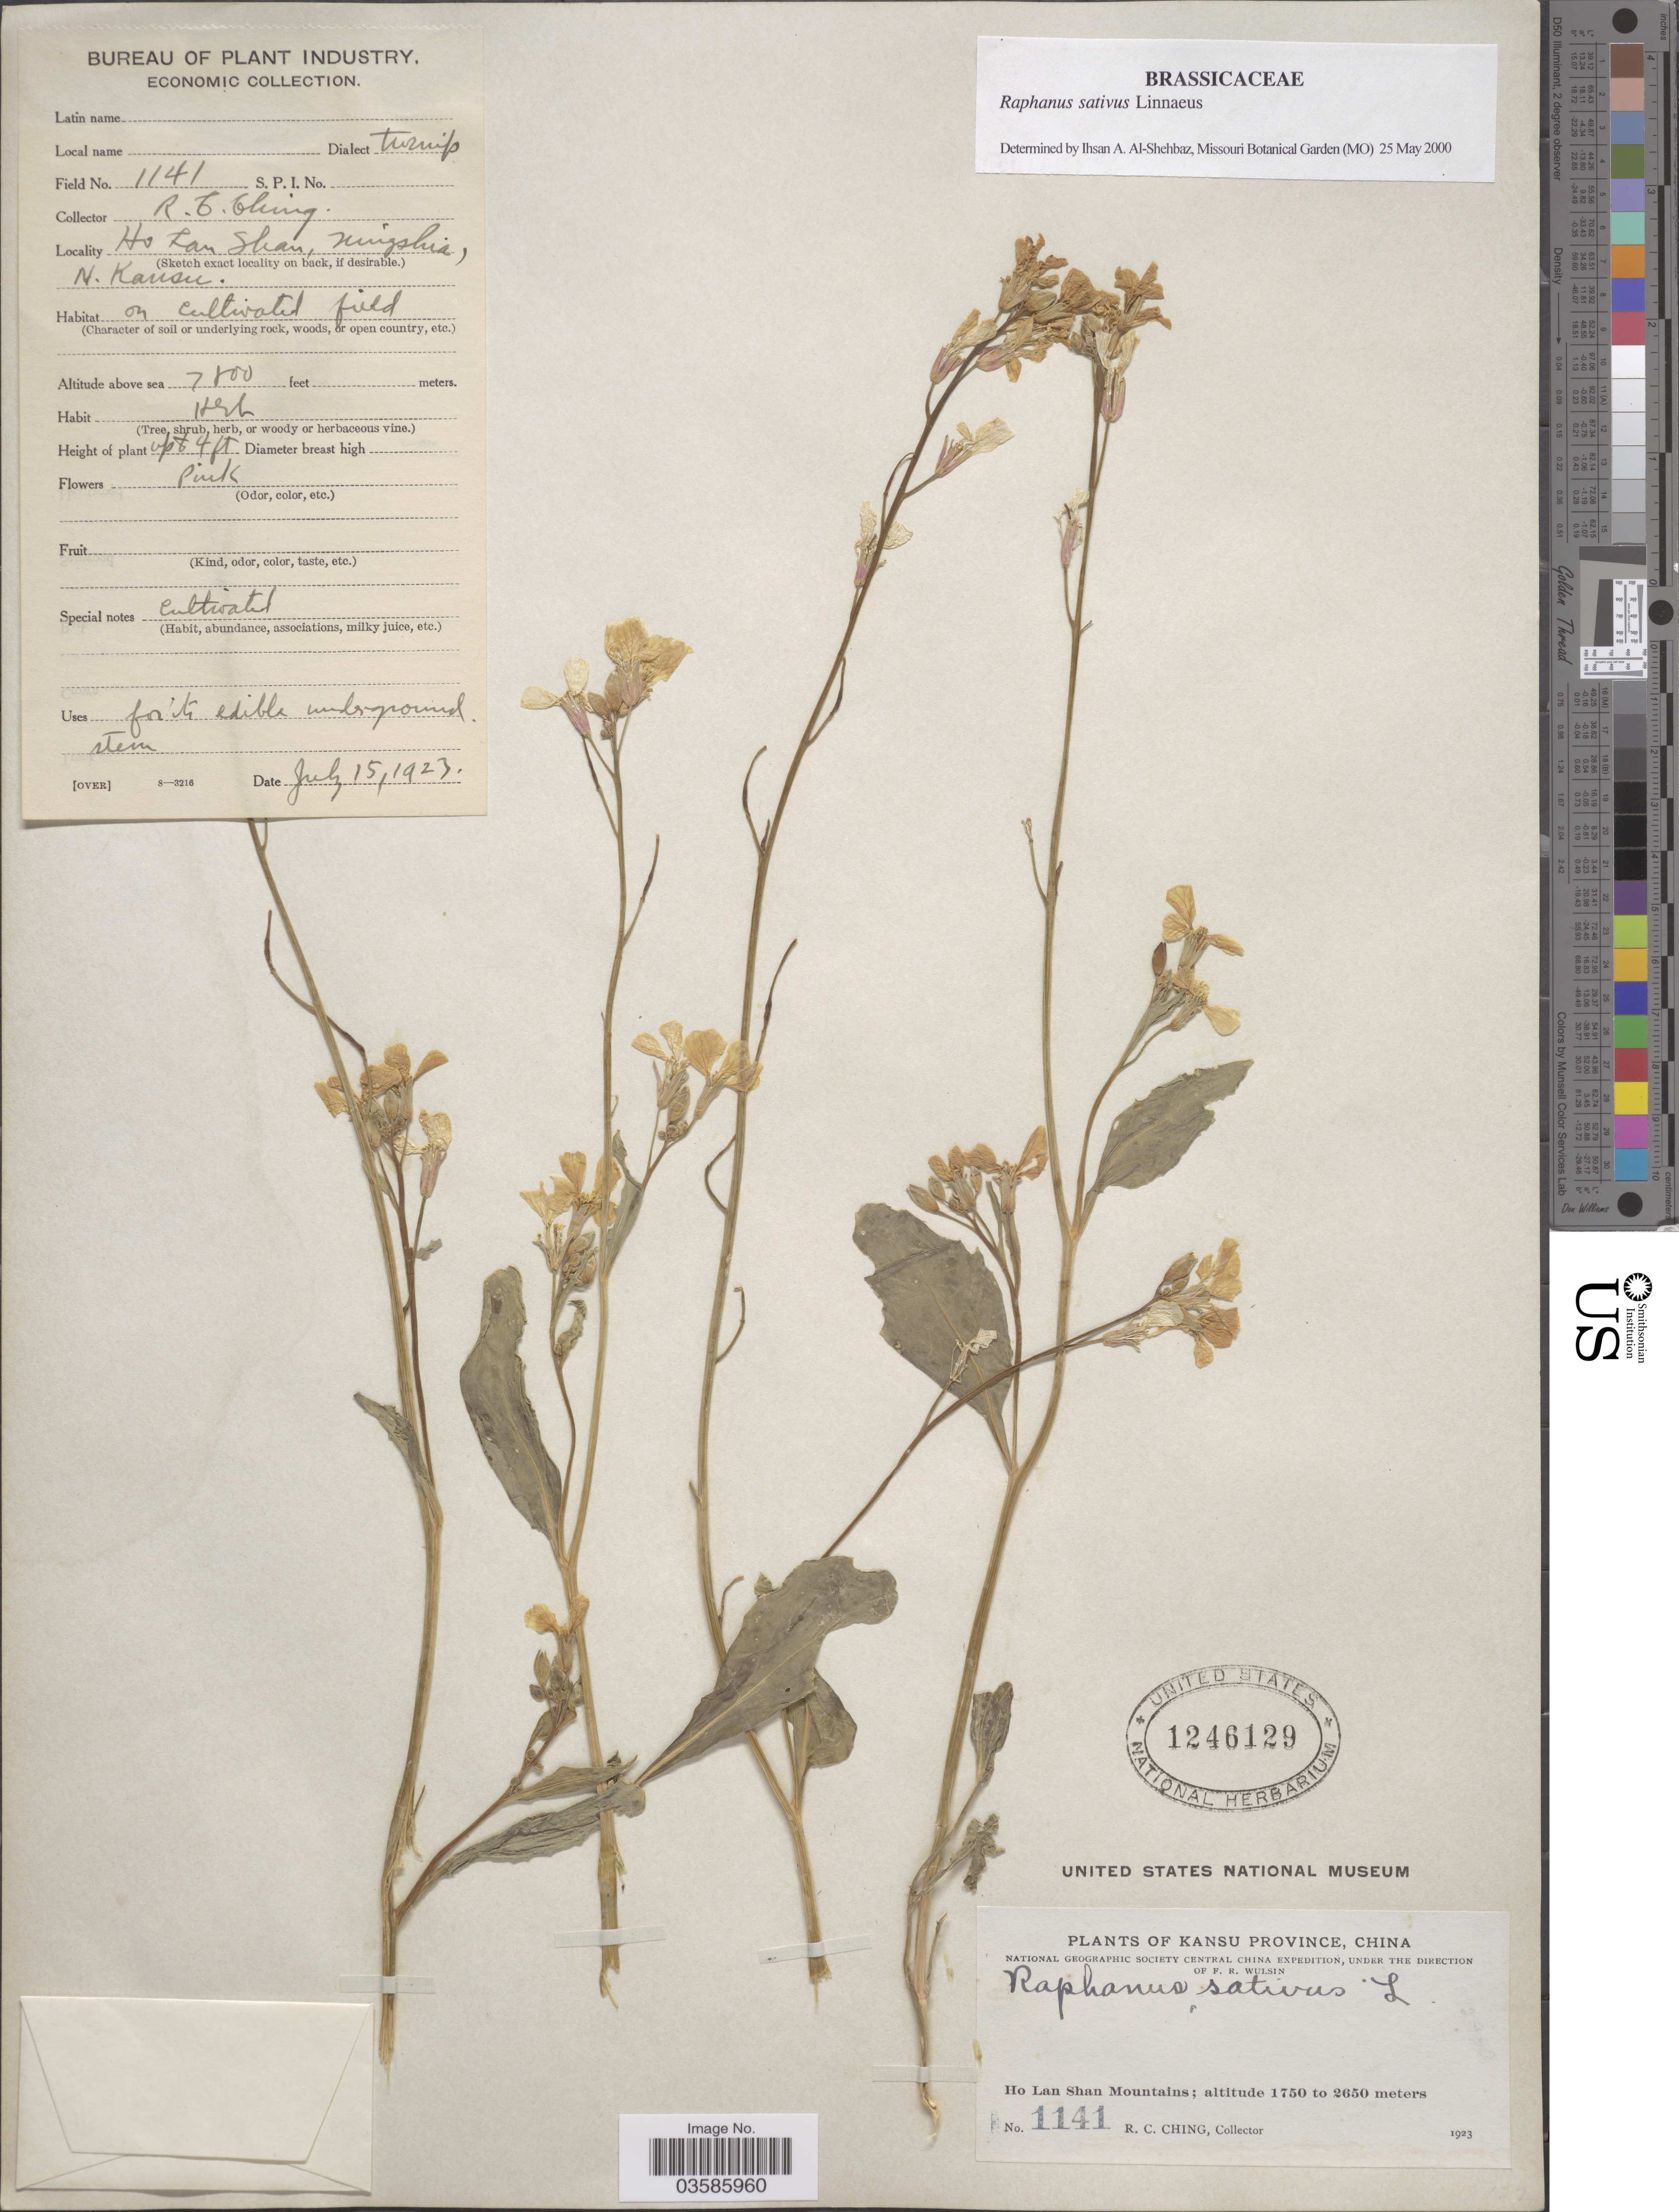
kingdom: Plantae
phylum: Tracheophyta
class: Magnoliopsida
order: Brassicales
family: Brassicaceae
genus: Raphanus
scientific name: Raphanus sativus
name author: L.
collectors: R. C. Ching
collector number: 1141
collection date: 1923-07-15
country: China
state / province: Gansu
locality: Kansu Province. Ho Lan Shan, Minghsia, N. Kansu. On cultivated field. Ho Lan Shan Mountains.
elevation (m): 2377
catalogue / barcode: US 1246129